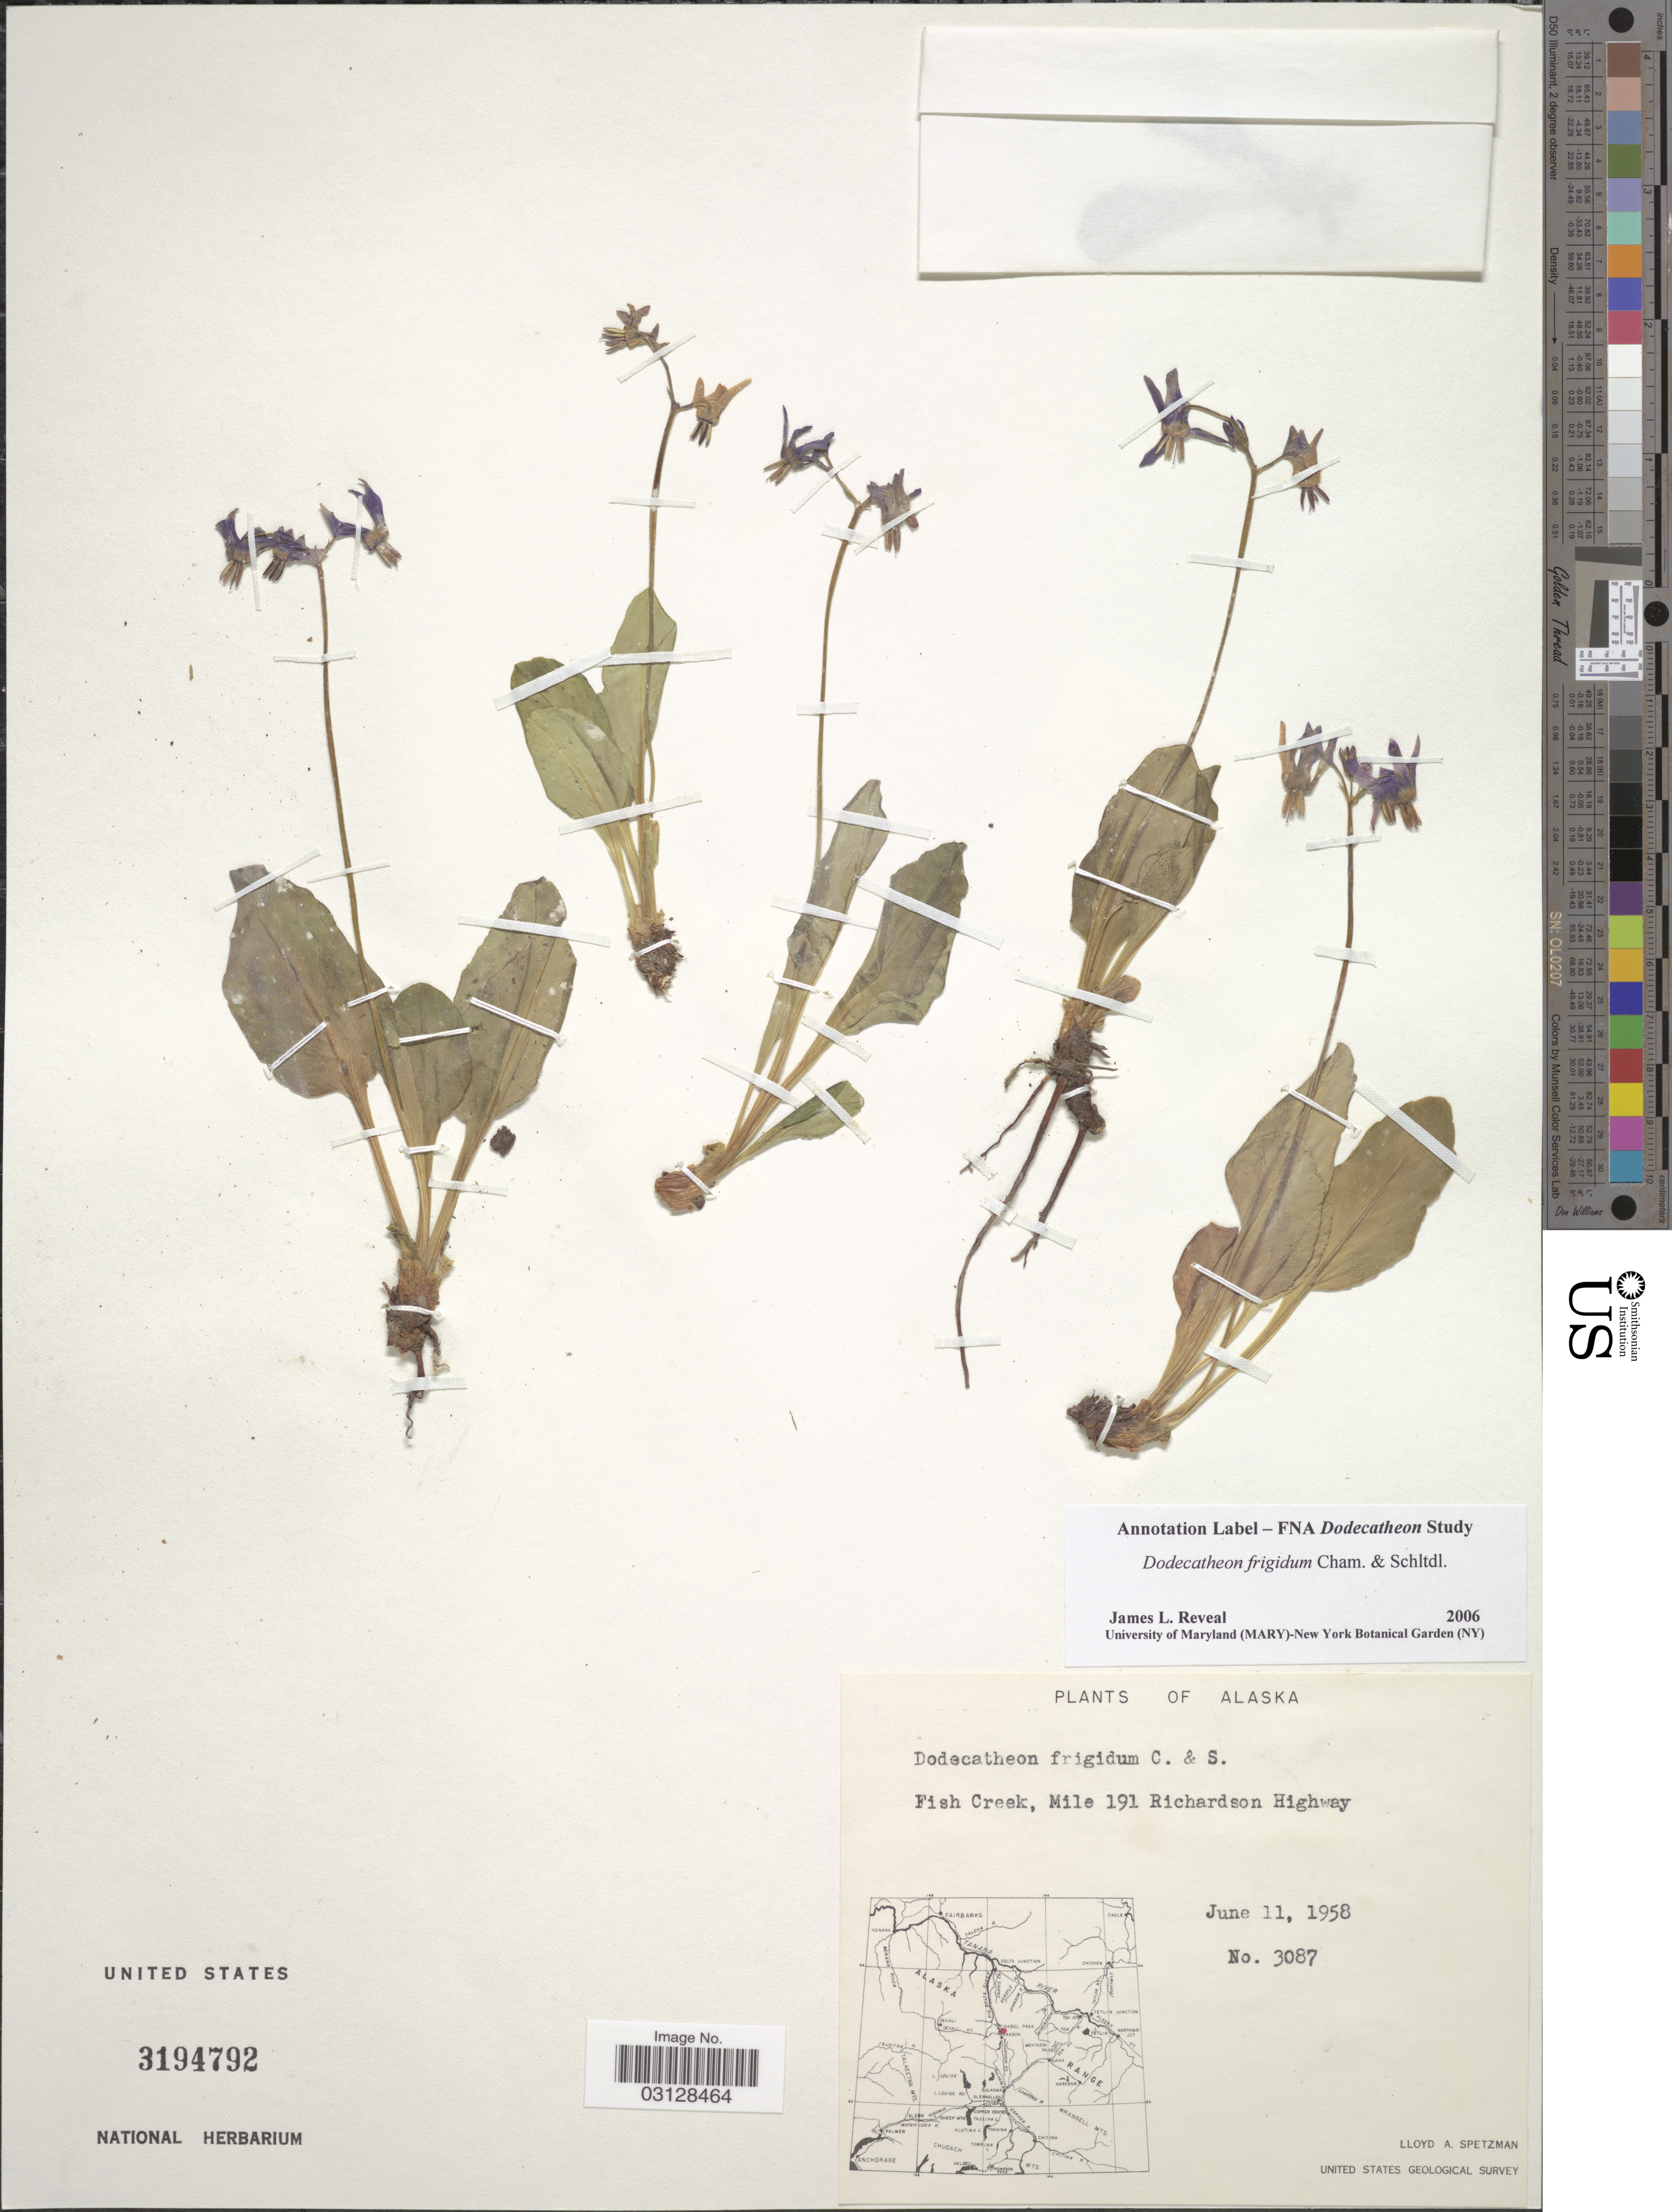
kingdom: Plantae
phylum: Tracheophyta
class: Magnoliopsida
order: Ericales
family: Primulaceae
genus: Dodecatheon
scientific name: Dodecatheon frigidum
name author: Cham. & Schltdl.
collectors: L. Spetzman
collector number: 3087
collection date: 1958-06-11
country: United States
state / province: Alaska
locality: Fish Creek, Mile 191 Richardson Highway.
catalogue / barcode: US 3194792